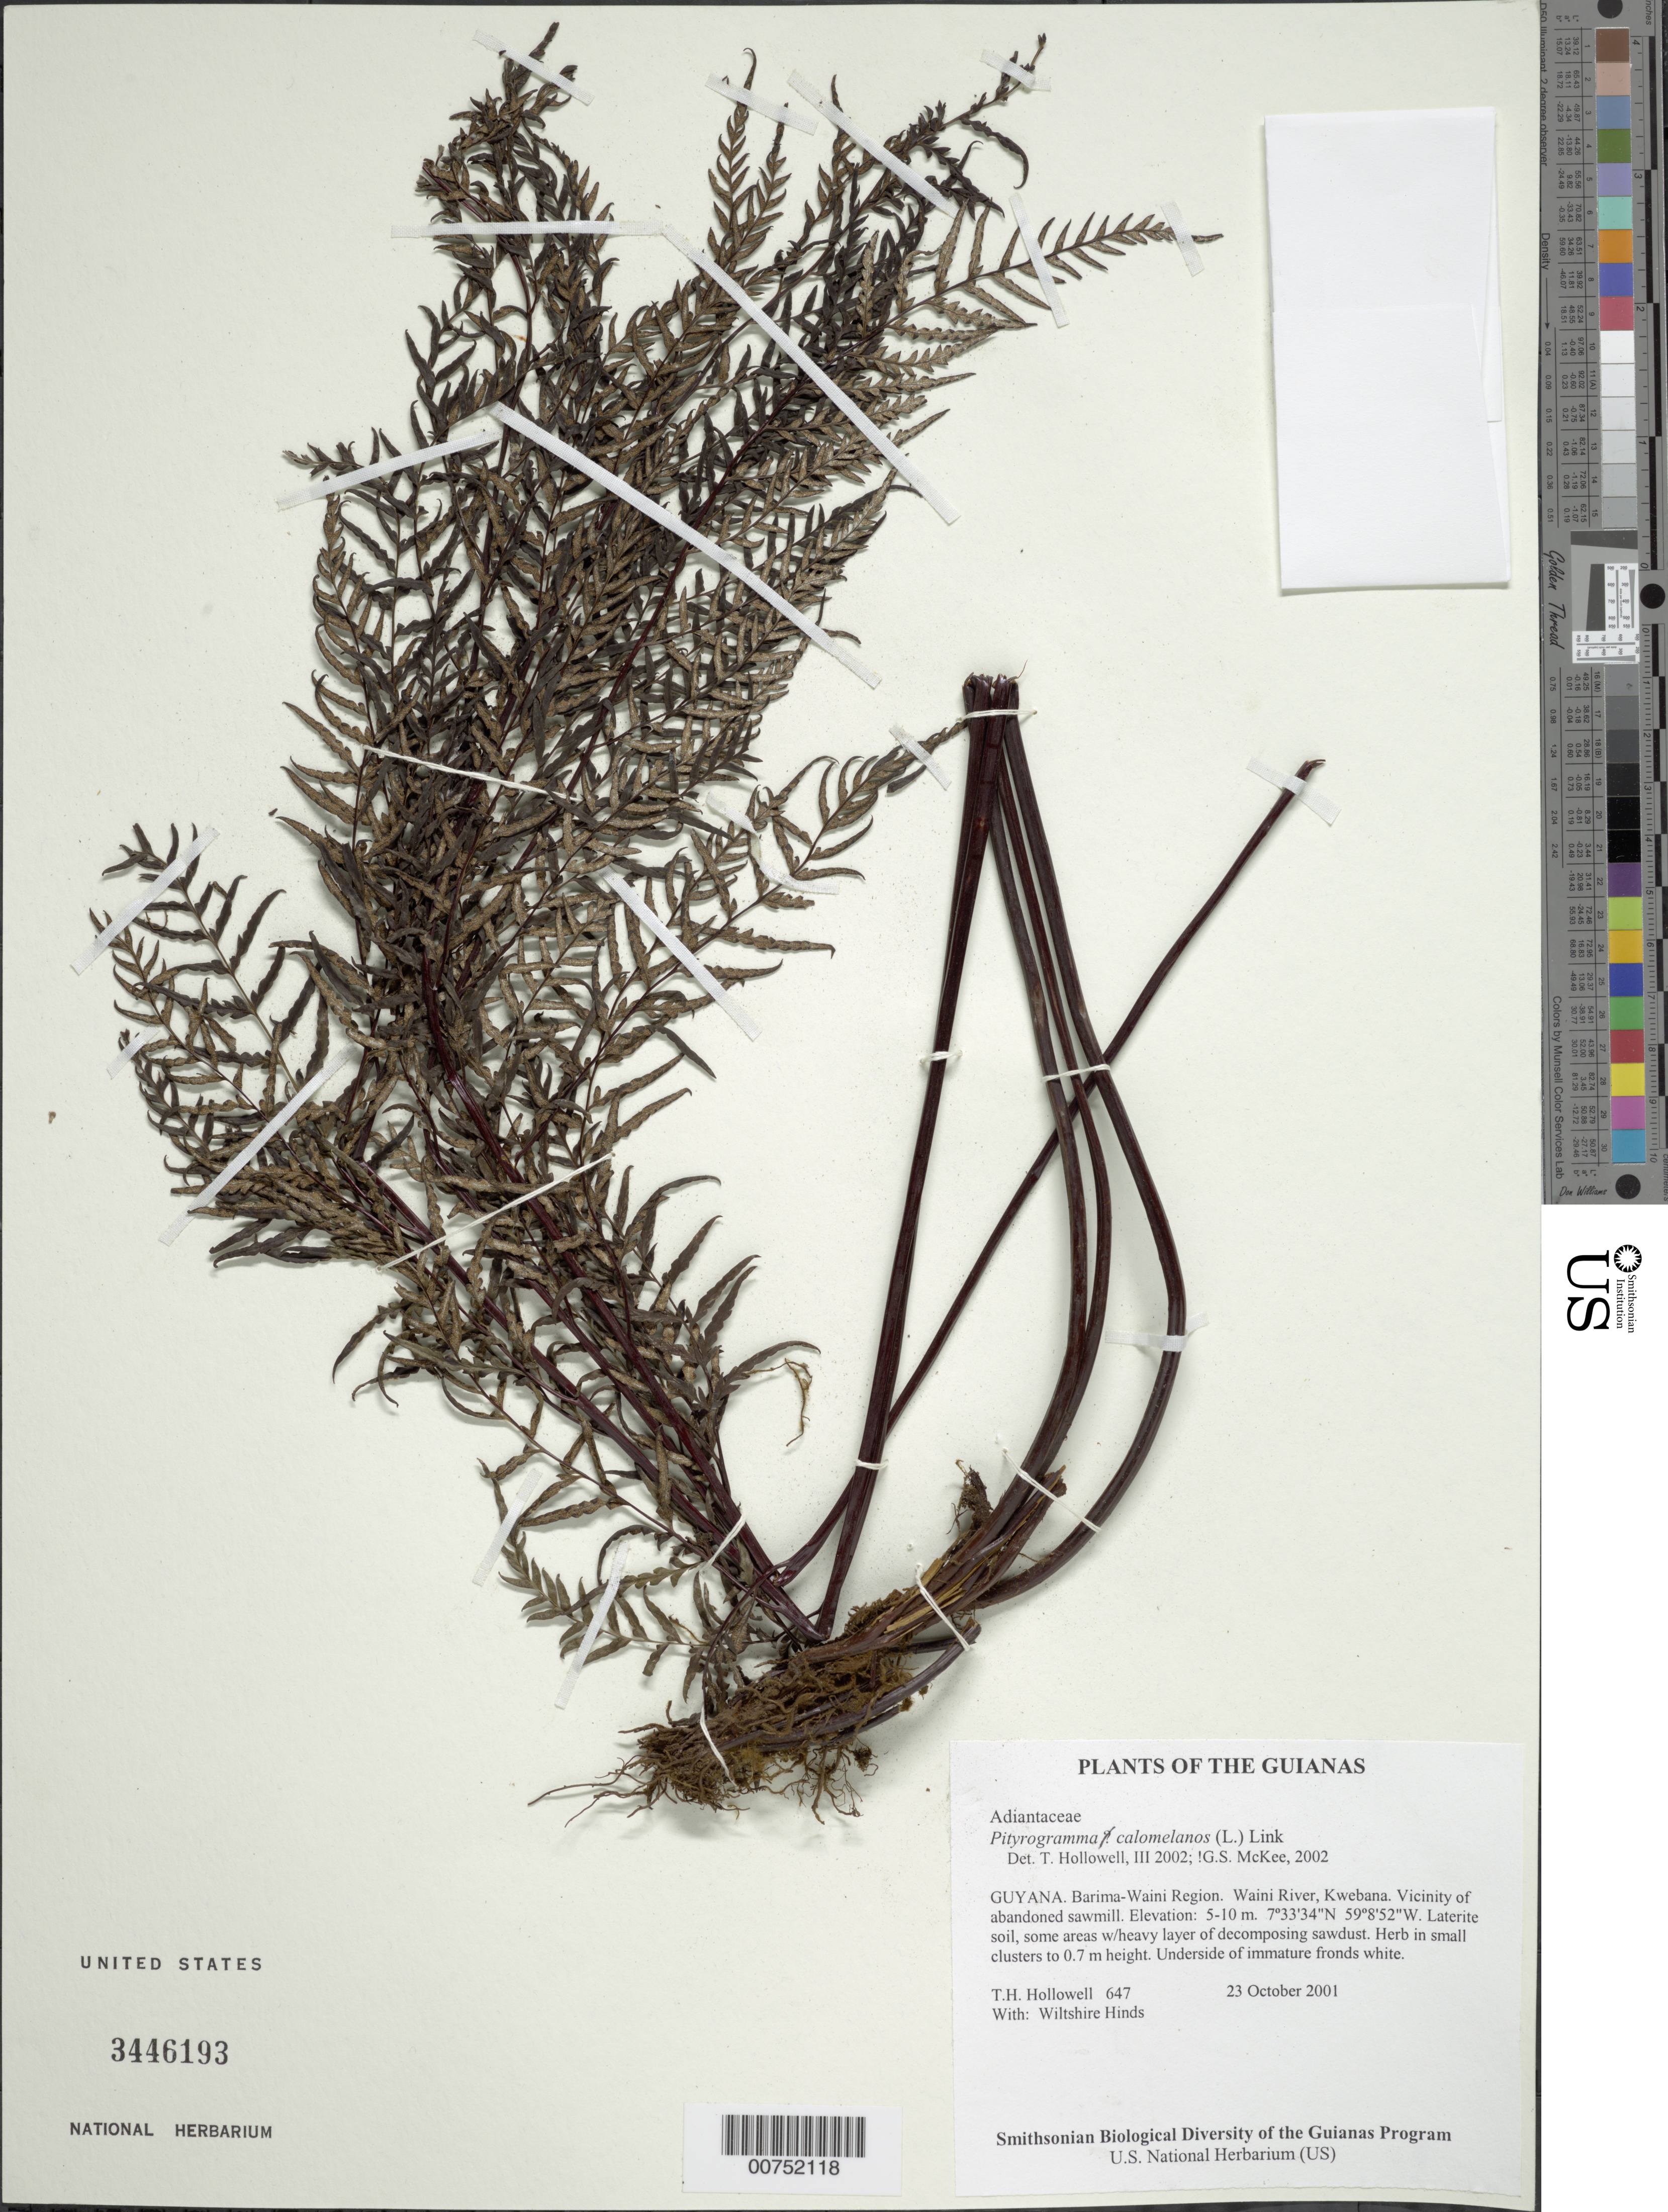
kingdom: Plantae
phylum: Tracheophyta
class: Polypodiopsida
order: Polypodiales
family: Pteridaceae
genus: Pityrogramma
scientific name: Pityrogramma calomelanos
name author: (L.) Link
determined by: McKee, G. S., (US), NMNH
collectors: T. Hollowell & W. Hinds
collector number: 647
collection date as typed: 23 October 2001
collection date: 2001-10-23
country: Guyana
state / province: Barima-Waini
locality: Waini River, Kwebana. Vicinity of abandoned sawmill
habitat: Laterite soil, some areas w/heavy layer of decomposing sawdust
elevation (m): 5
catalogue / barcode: US 3446193